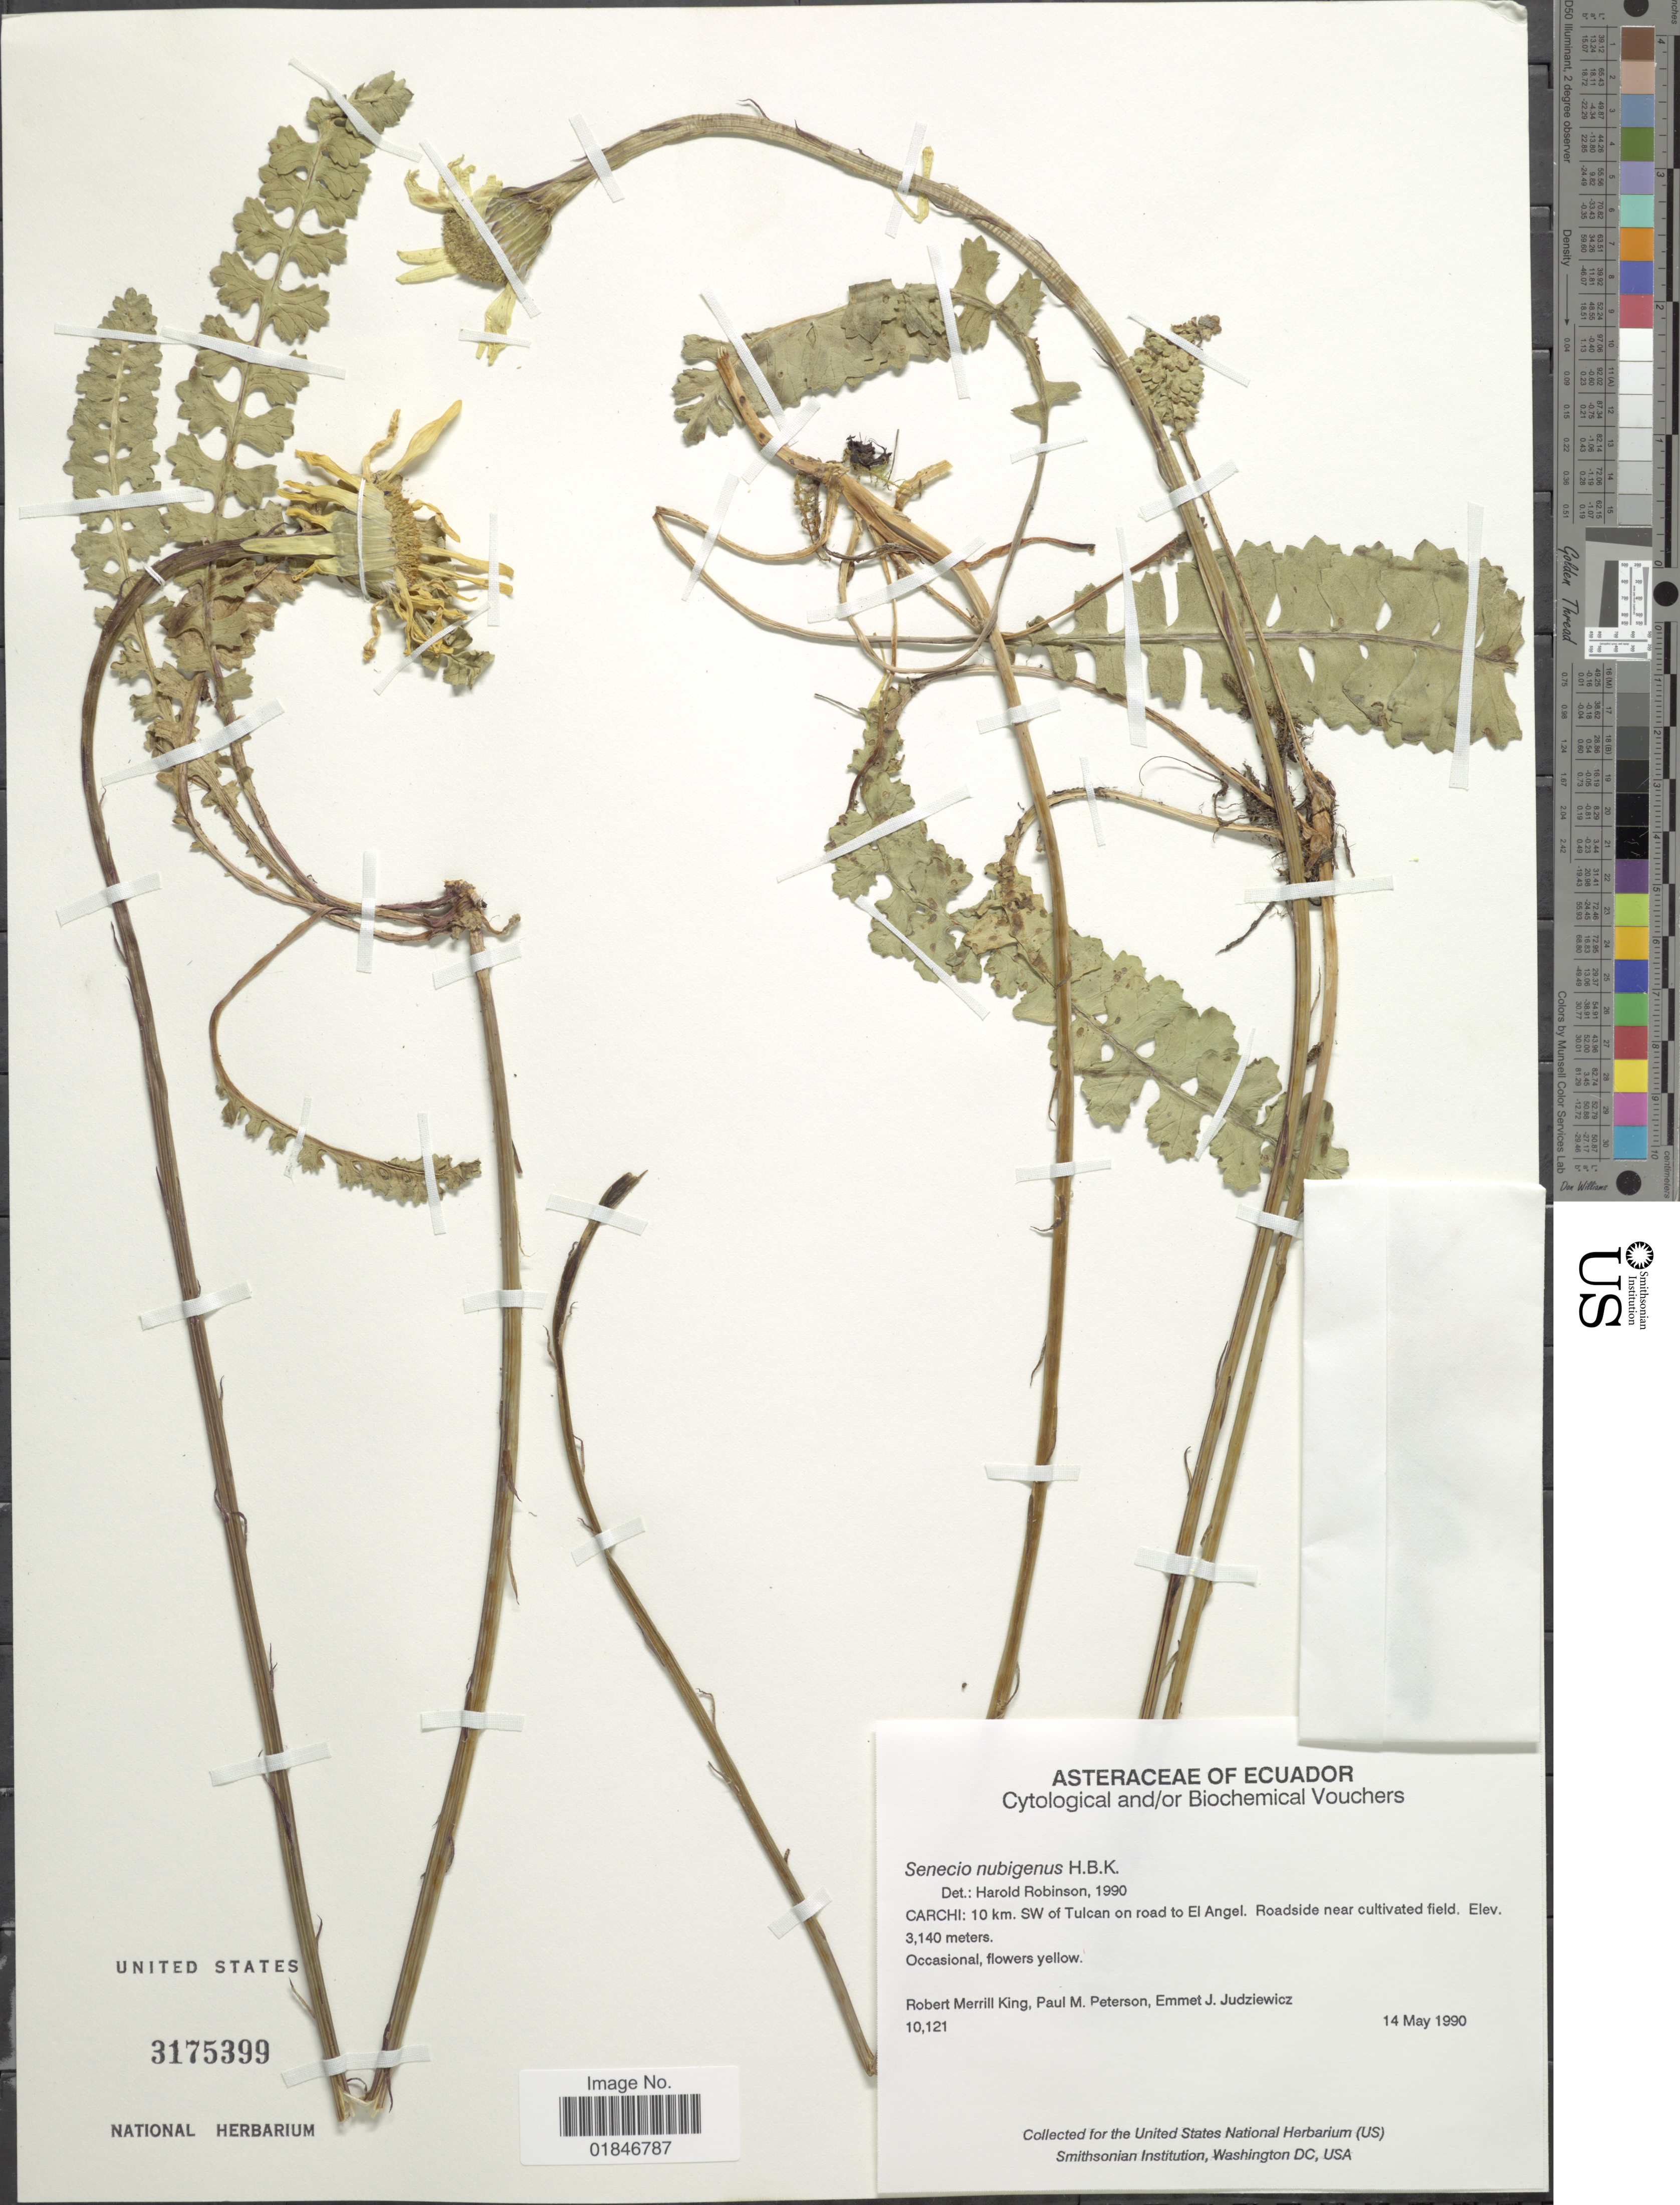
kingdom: Plantae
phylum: Tracheophyta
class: Magnoliopsida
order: Asterales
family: Asteraceae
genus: Dorobaea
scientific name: Dorobaea pimpinellifolia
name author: (Kunth) B. Nord.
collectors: R. M. King, P. M. Peterson & E. J. Judziewicz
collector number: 10121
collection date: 1990-05-14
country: Ecuador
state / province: Carchi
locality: Carchi: 10 km . SW of Tulcan on road to El Angel. Roadside near cultivated field.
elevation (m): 3140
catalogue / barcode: US 3175399